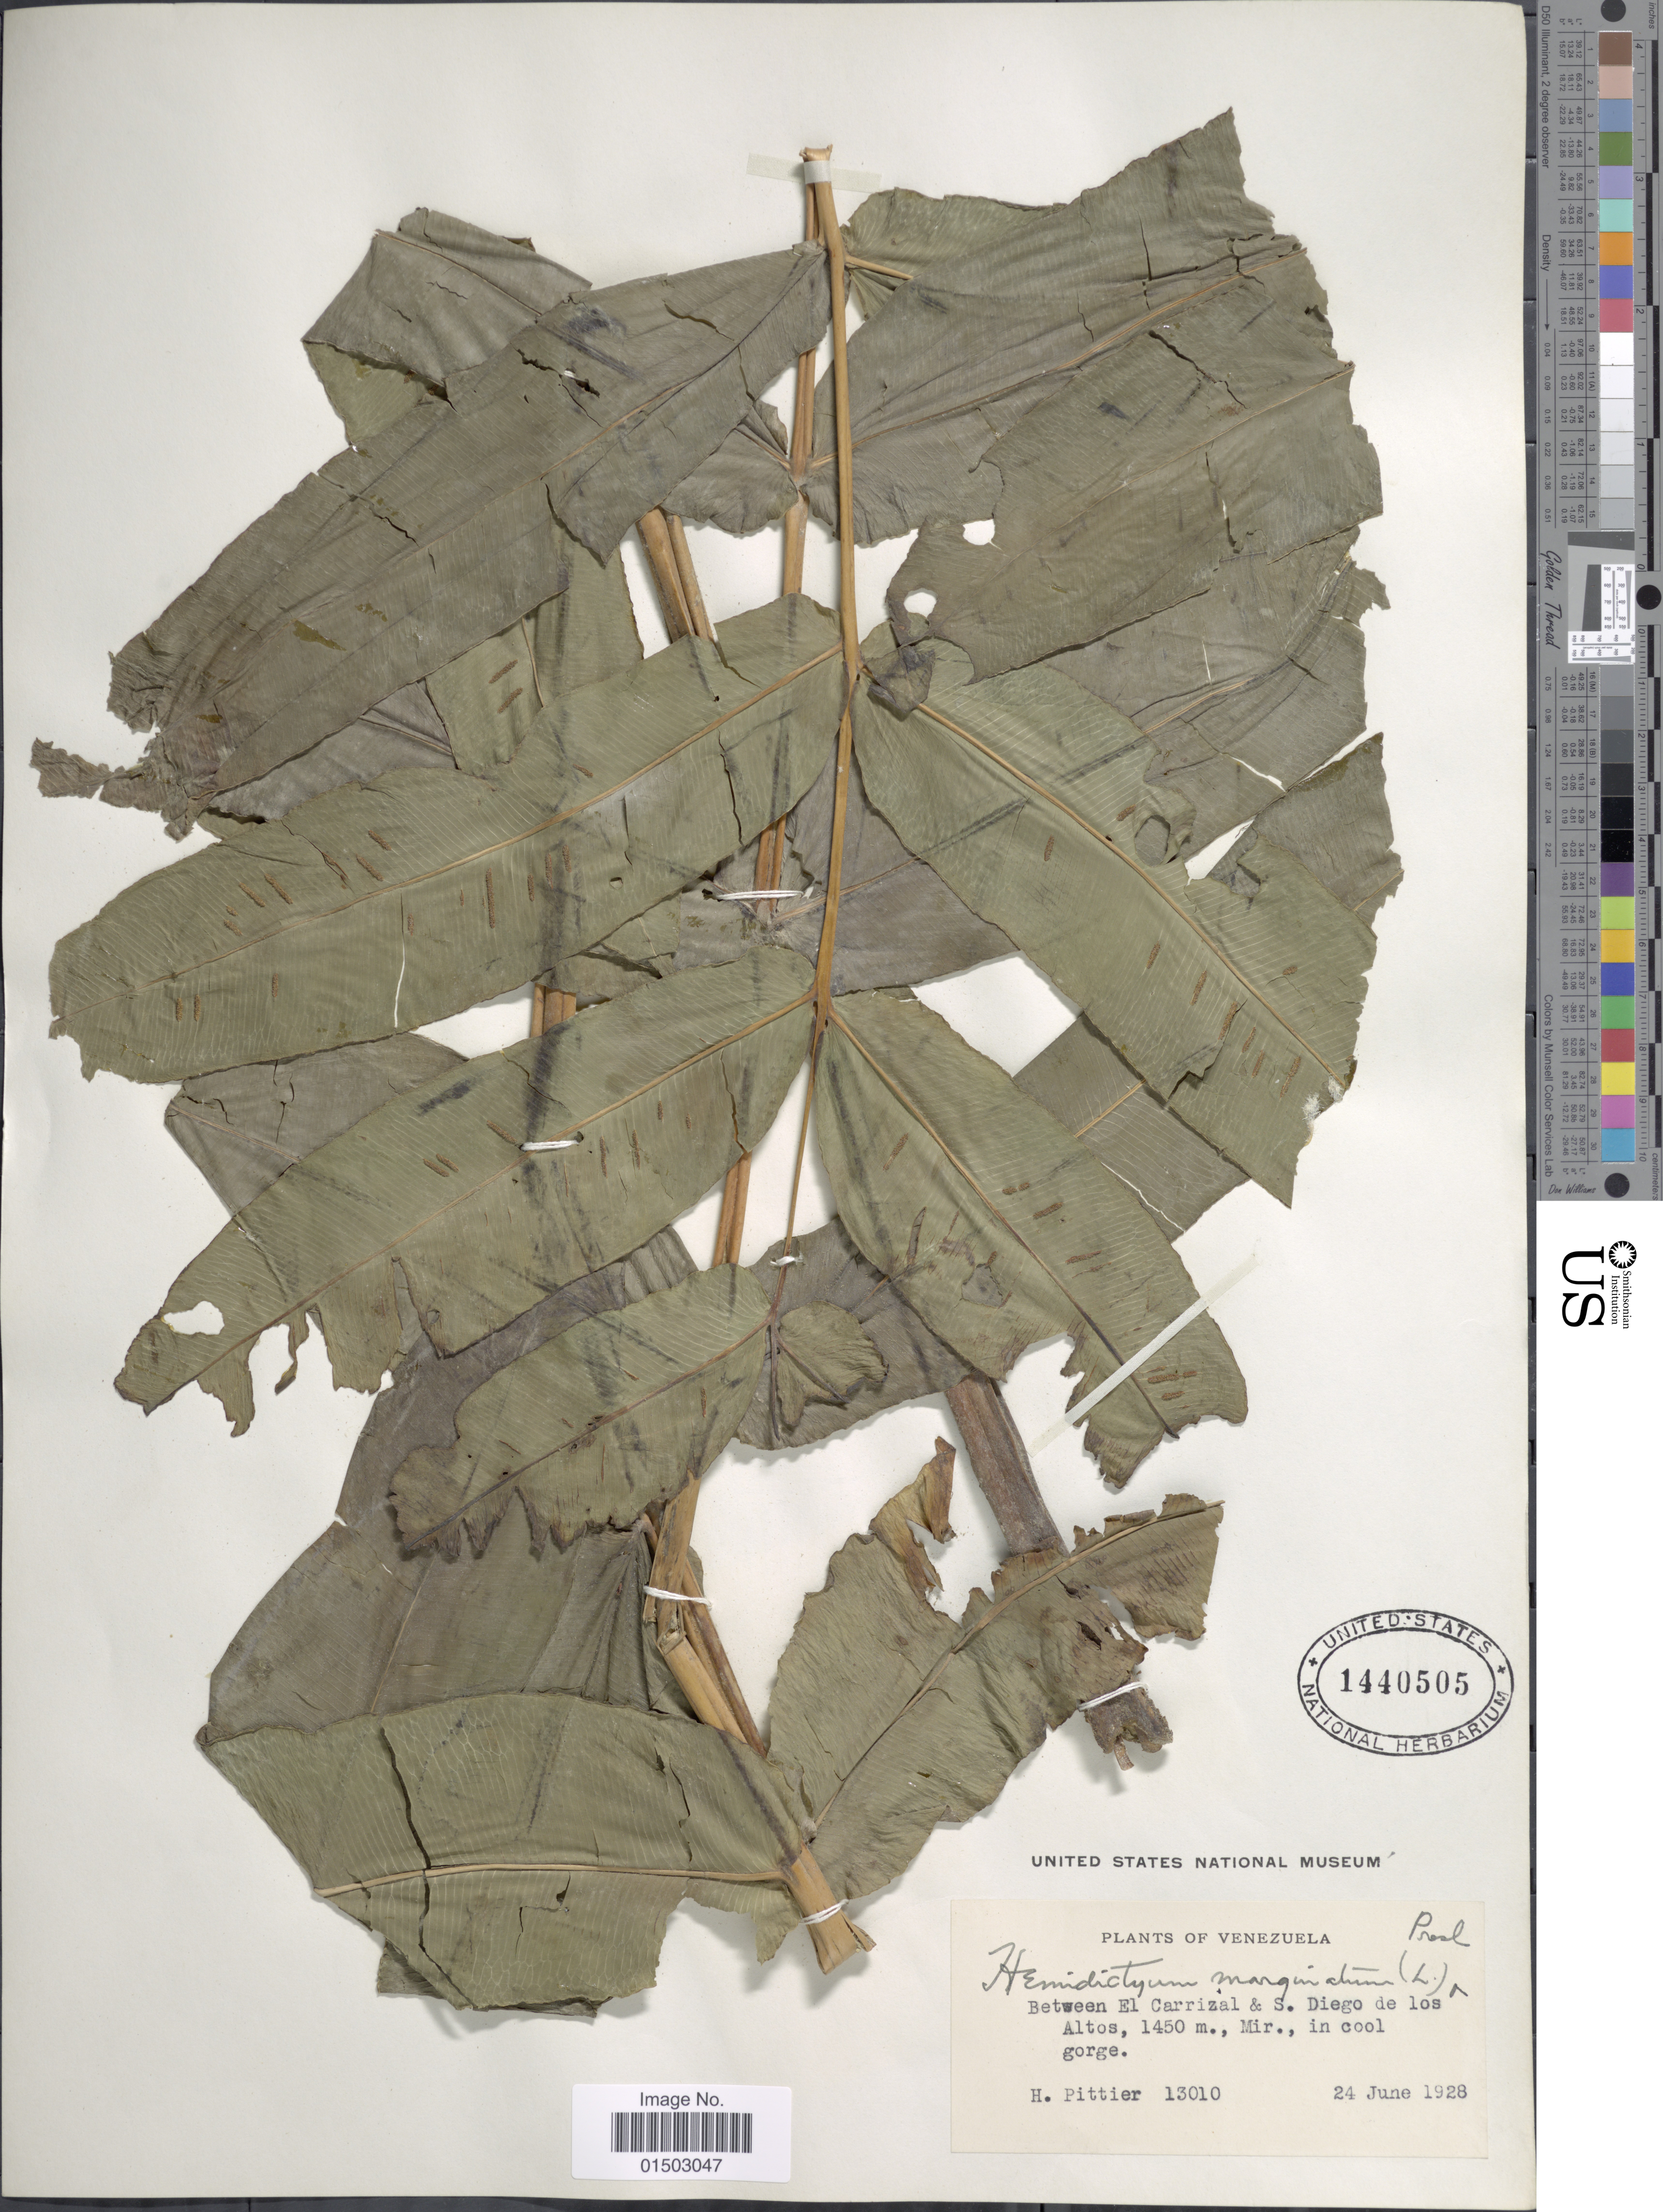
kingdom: Plantae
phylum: Tracheophyta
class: Polypodiopsida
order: Polypodiales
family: Hemidictyaceae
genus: Hemidictyum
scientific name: Hemidictyum marginatum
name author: (L.) C. Presl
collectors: H. F. Pittier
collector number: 13010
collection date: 1928-06-24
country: Venezuela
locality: Between El Carrizal & S. Diego de los Altos, Mir., in cool gorge.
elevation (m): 1450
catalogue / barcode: US 1440505